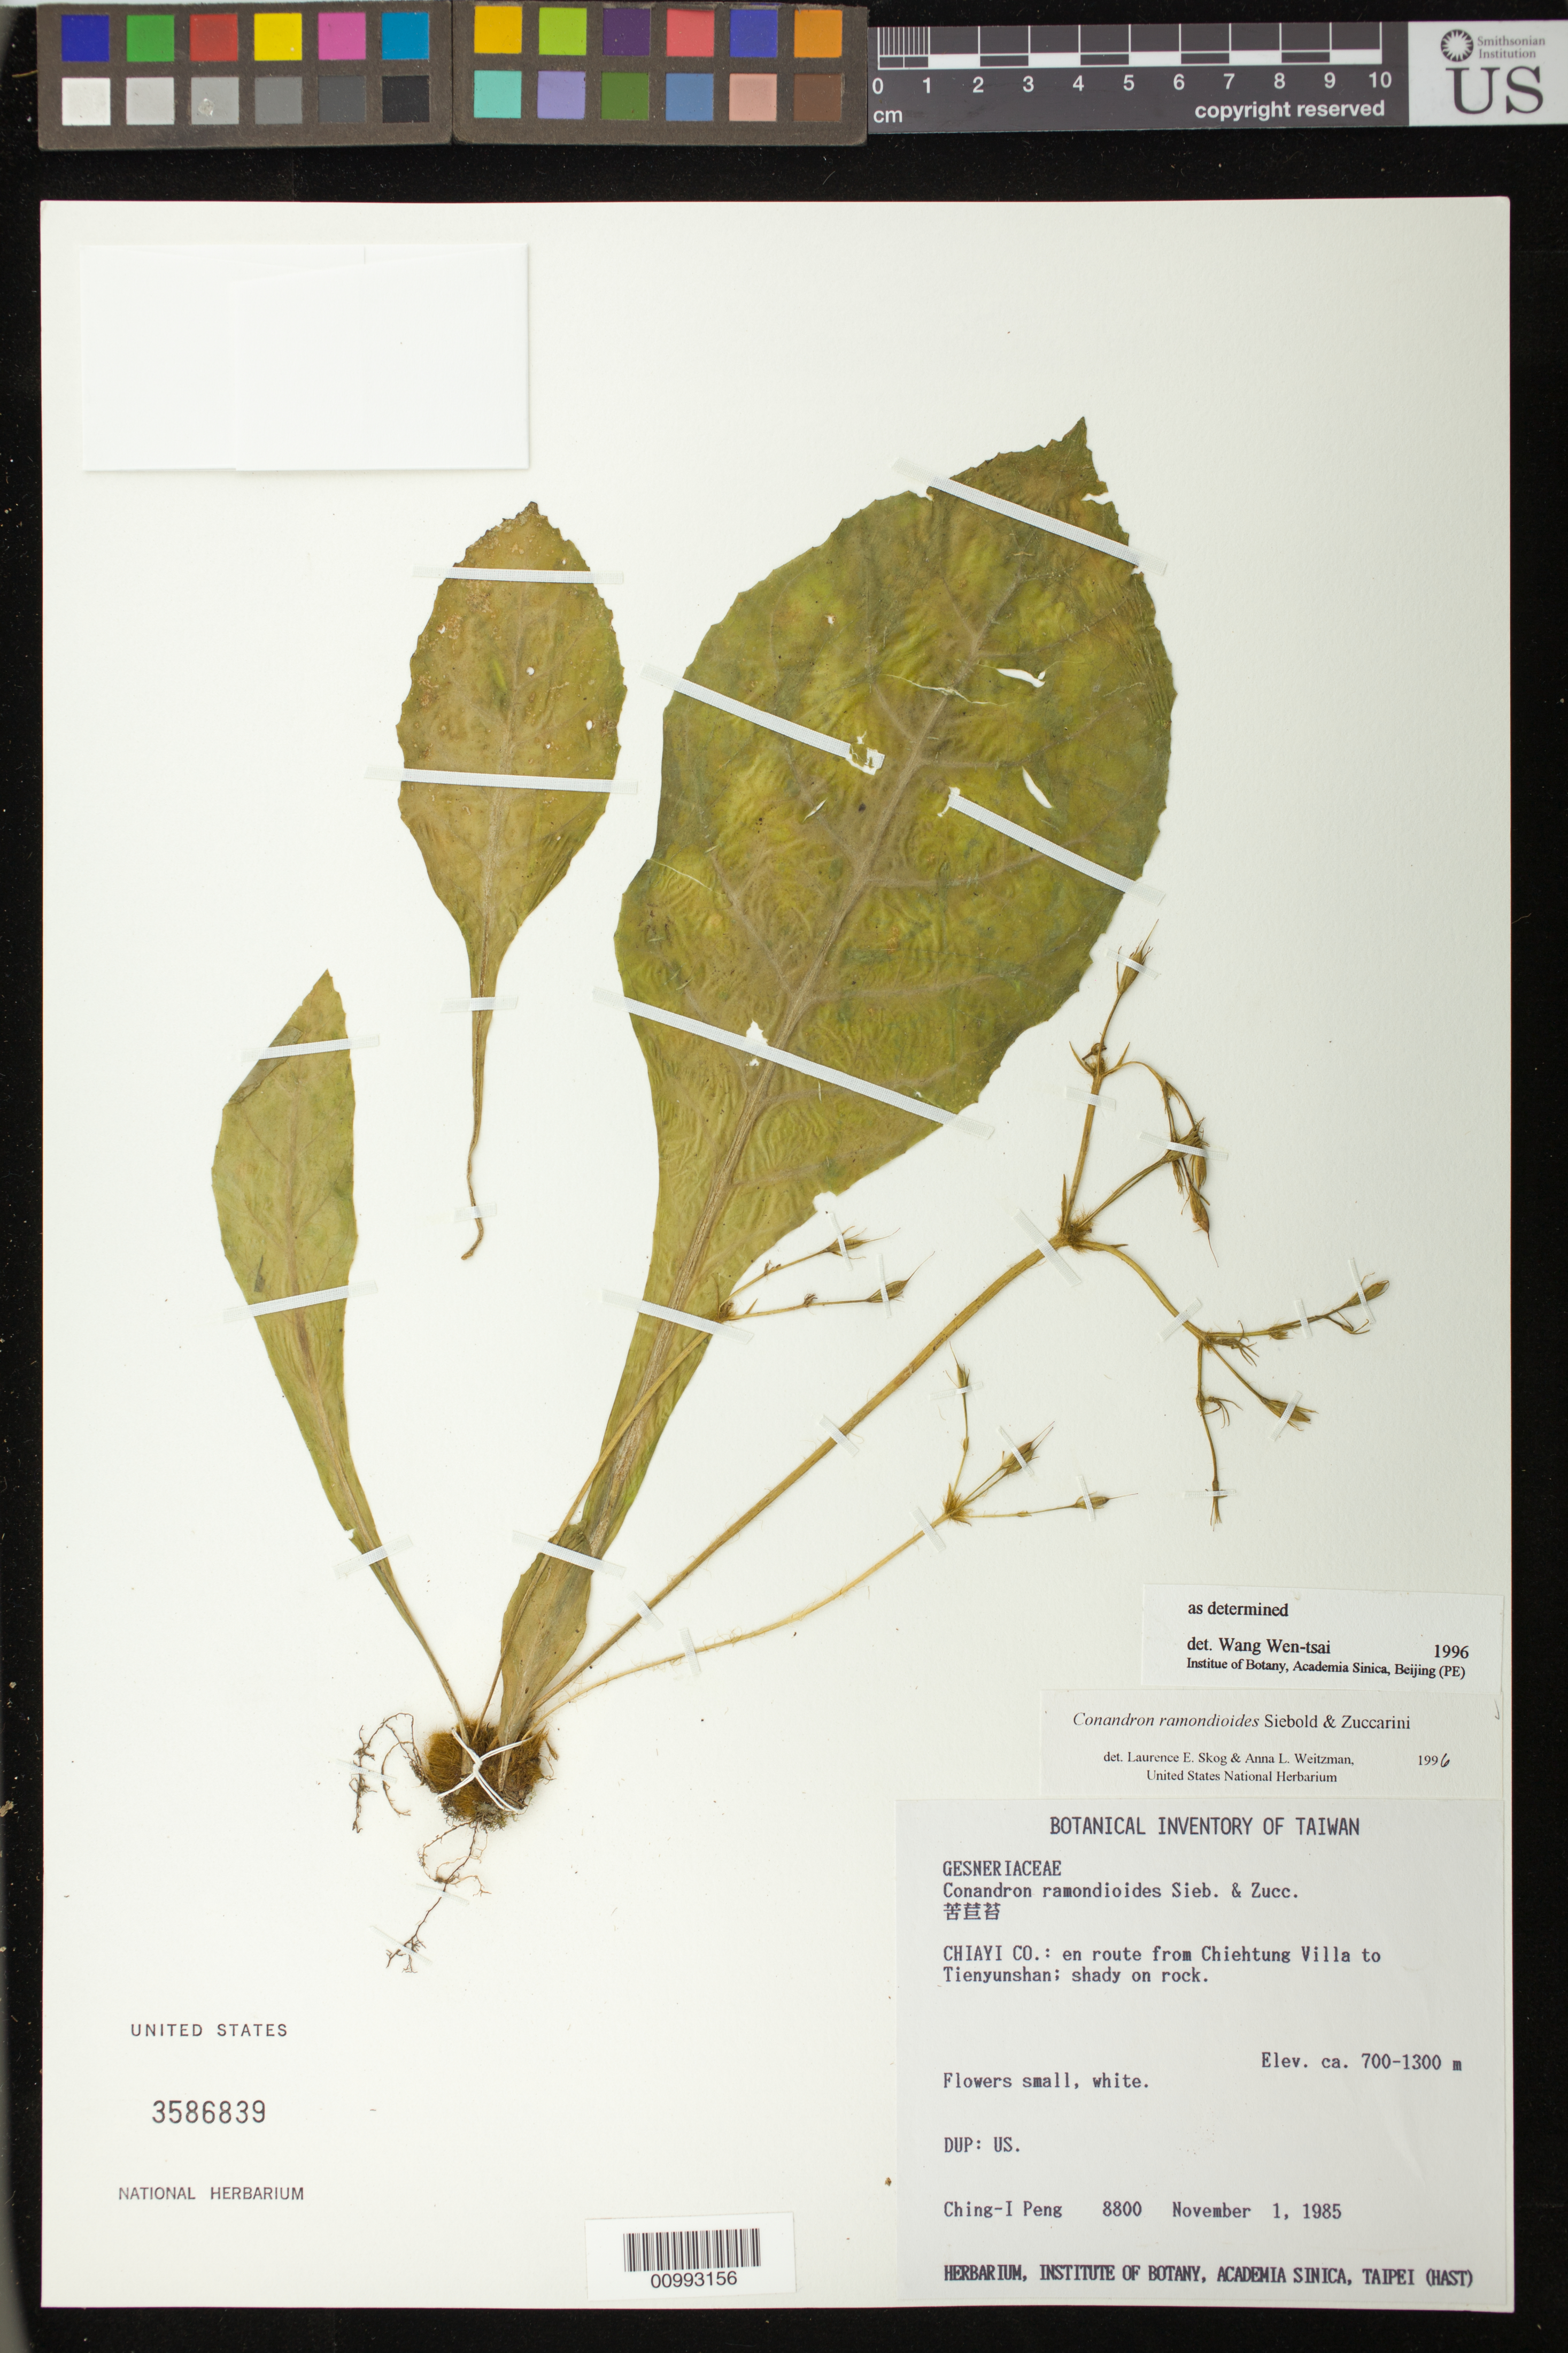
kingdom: Plantae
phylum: Tracheophyta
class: Magnoliopsida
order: Lamiales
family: Gesneriaceae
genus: Conandron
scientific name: Conandron ramondioides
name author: Siebold & Zucc.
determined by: Skog, L. E.; Weitzman, A. L.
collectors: C.-I Peng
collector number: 8800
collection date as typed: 01 Nov 1985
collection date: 1985-11-01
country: Taiwan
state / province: Chiayi City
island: Taiwan [Formosa]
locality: Chiayi Co.: en route from Chiehtung Villa to Tienyunshan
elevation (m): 700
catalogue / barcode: US 3586839